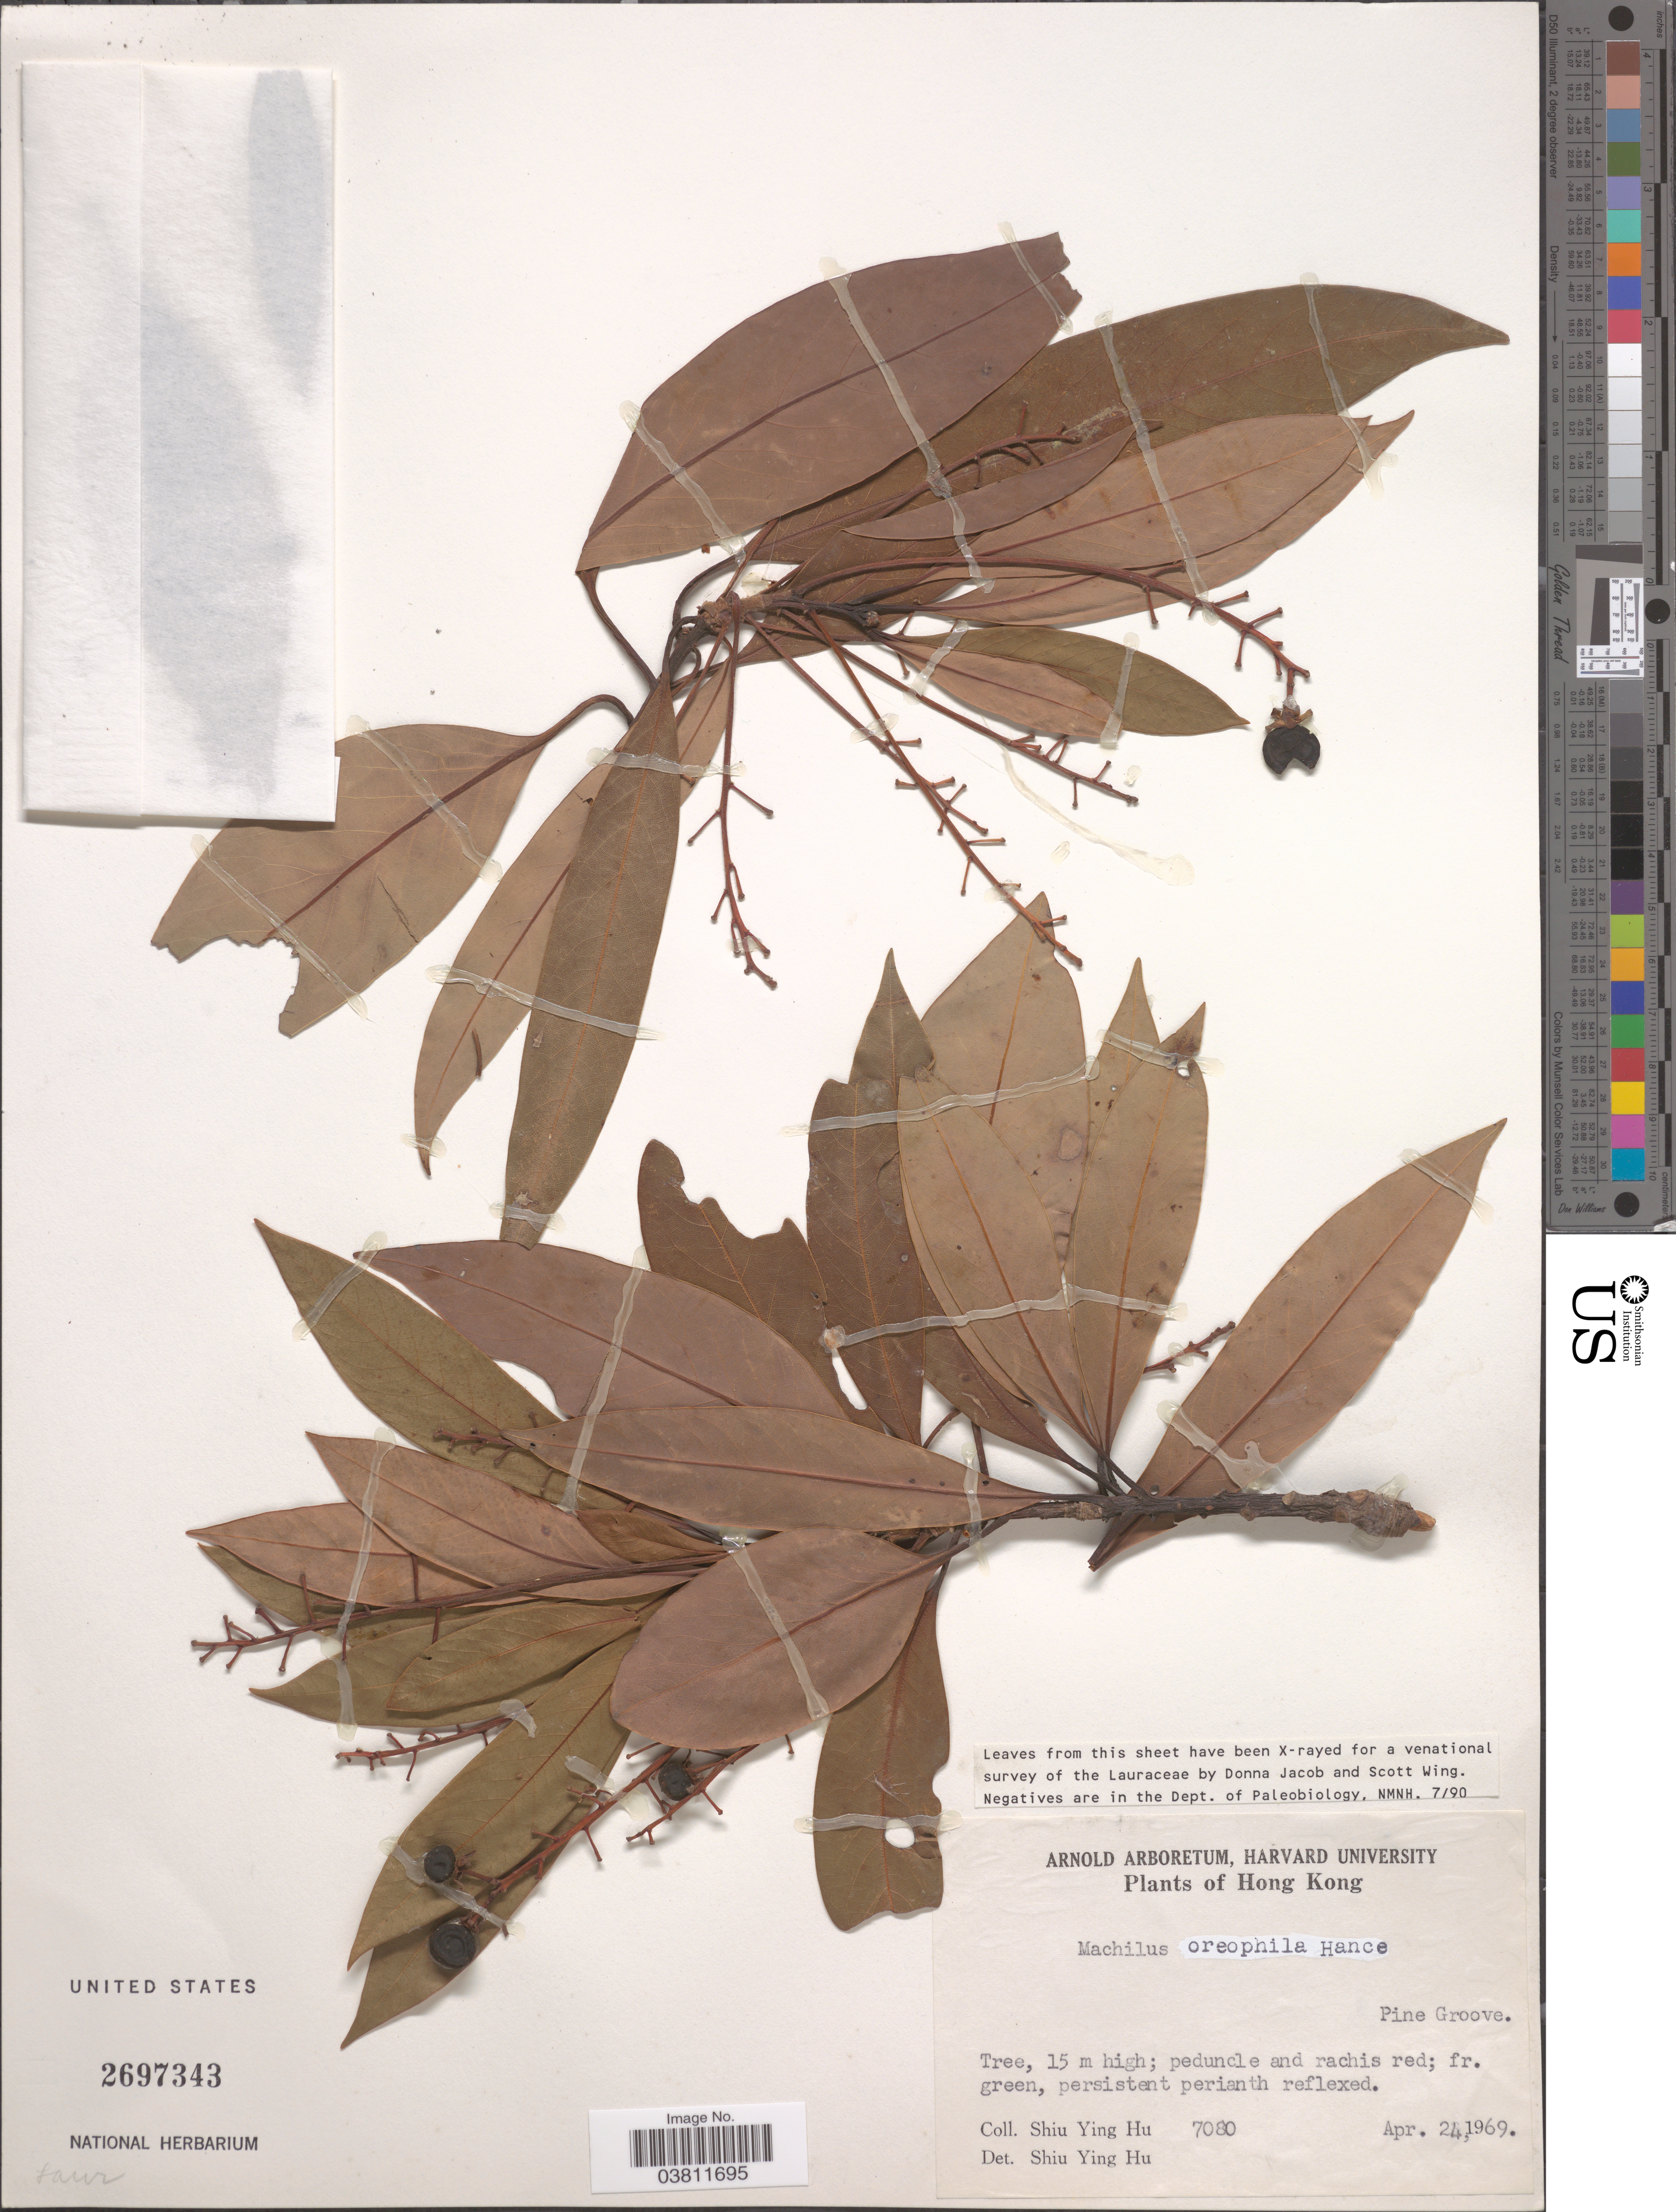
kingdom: Plantae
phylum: Tracheophyta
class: Magnoliopsida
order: Laurales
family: Lauraceae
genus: Machilus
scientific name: Machilus oreophila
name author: Hance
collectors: S. Y. Hu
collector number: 7080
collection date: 1969-04-24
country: China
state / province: Hong Kong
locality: Pine Groove.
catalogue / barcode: US 2697343